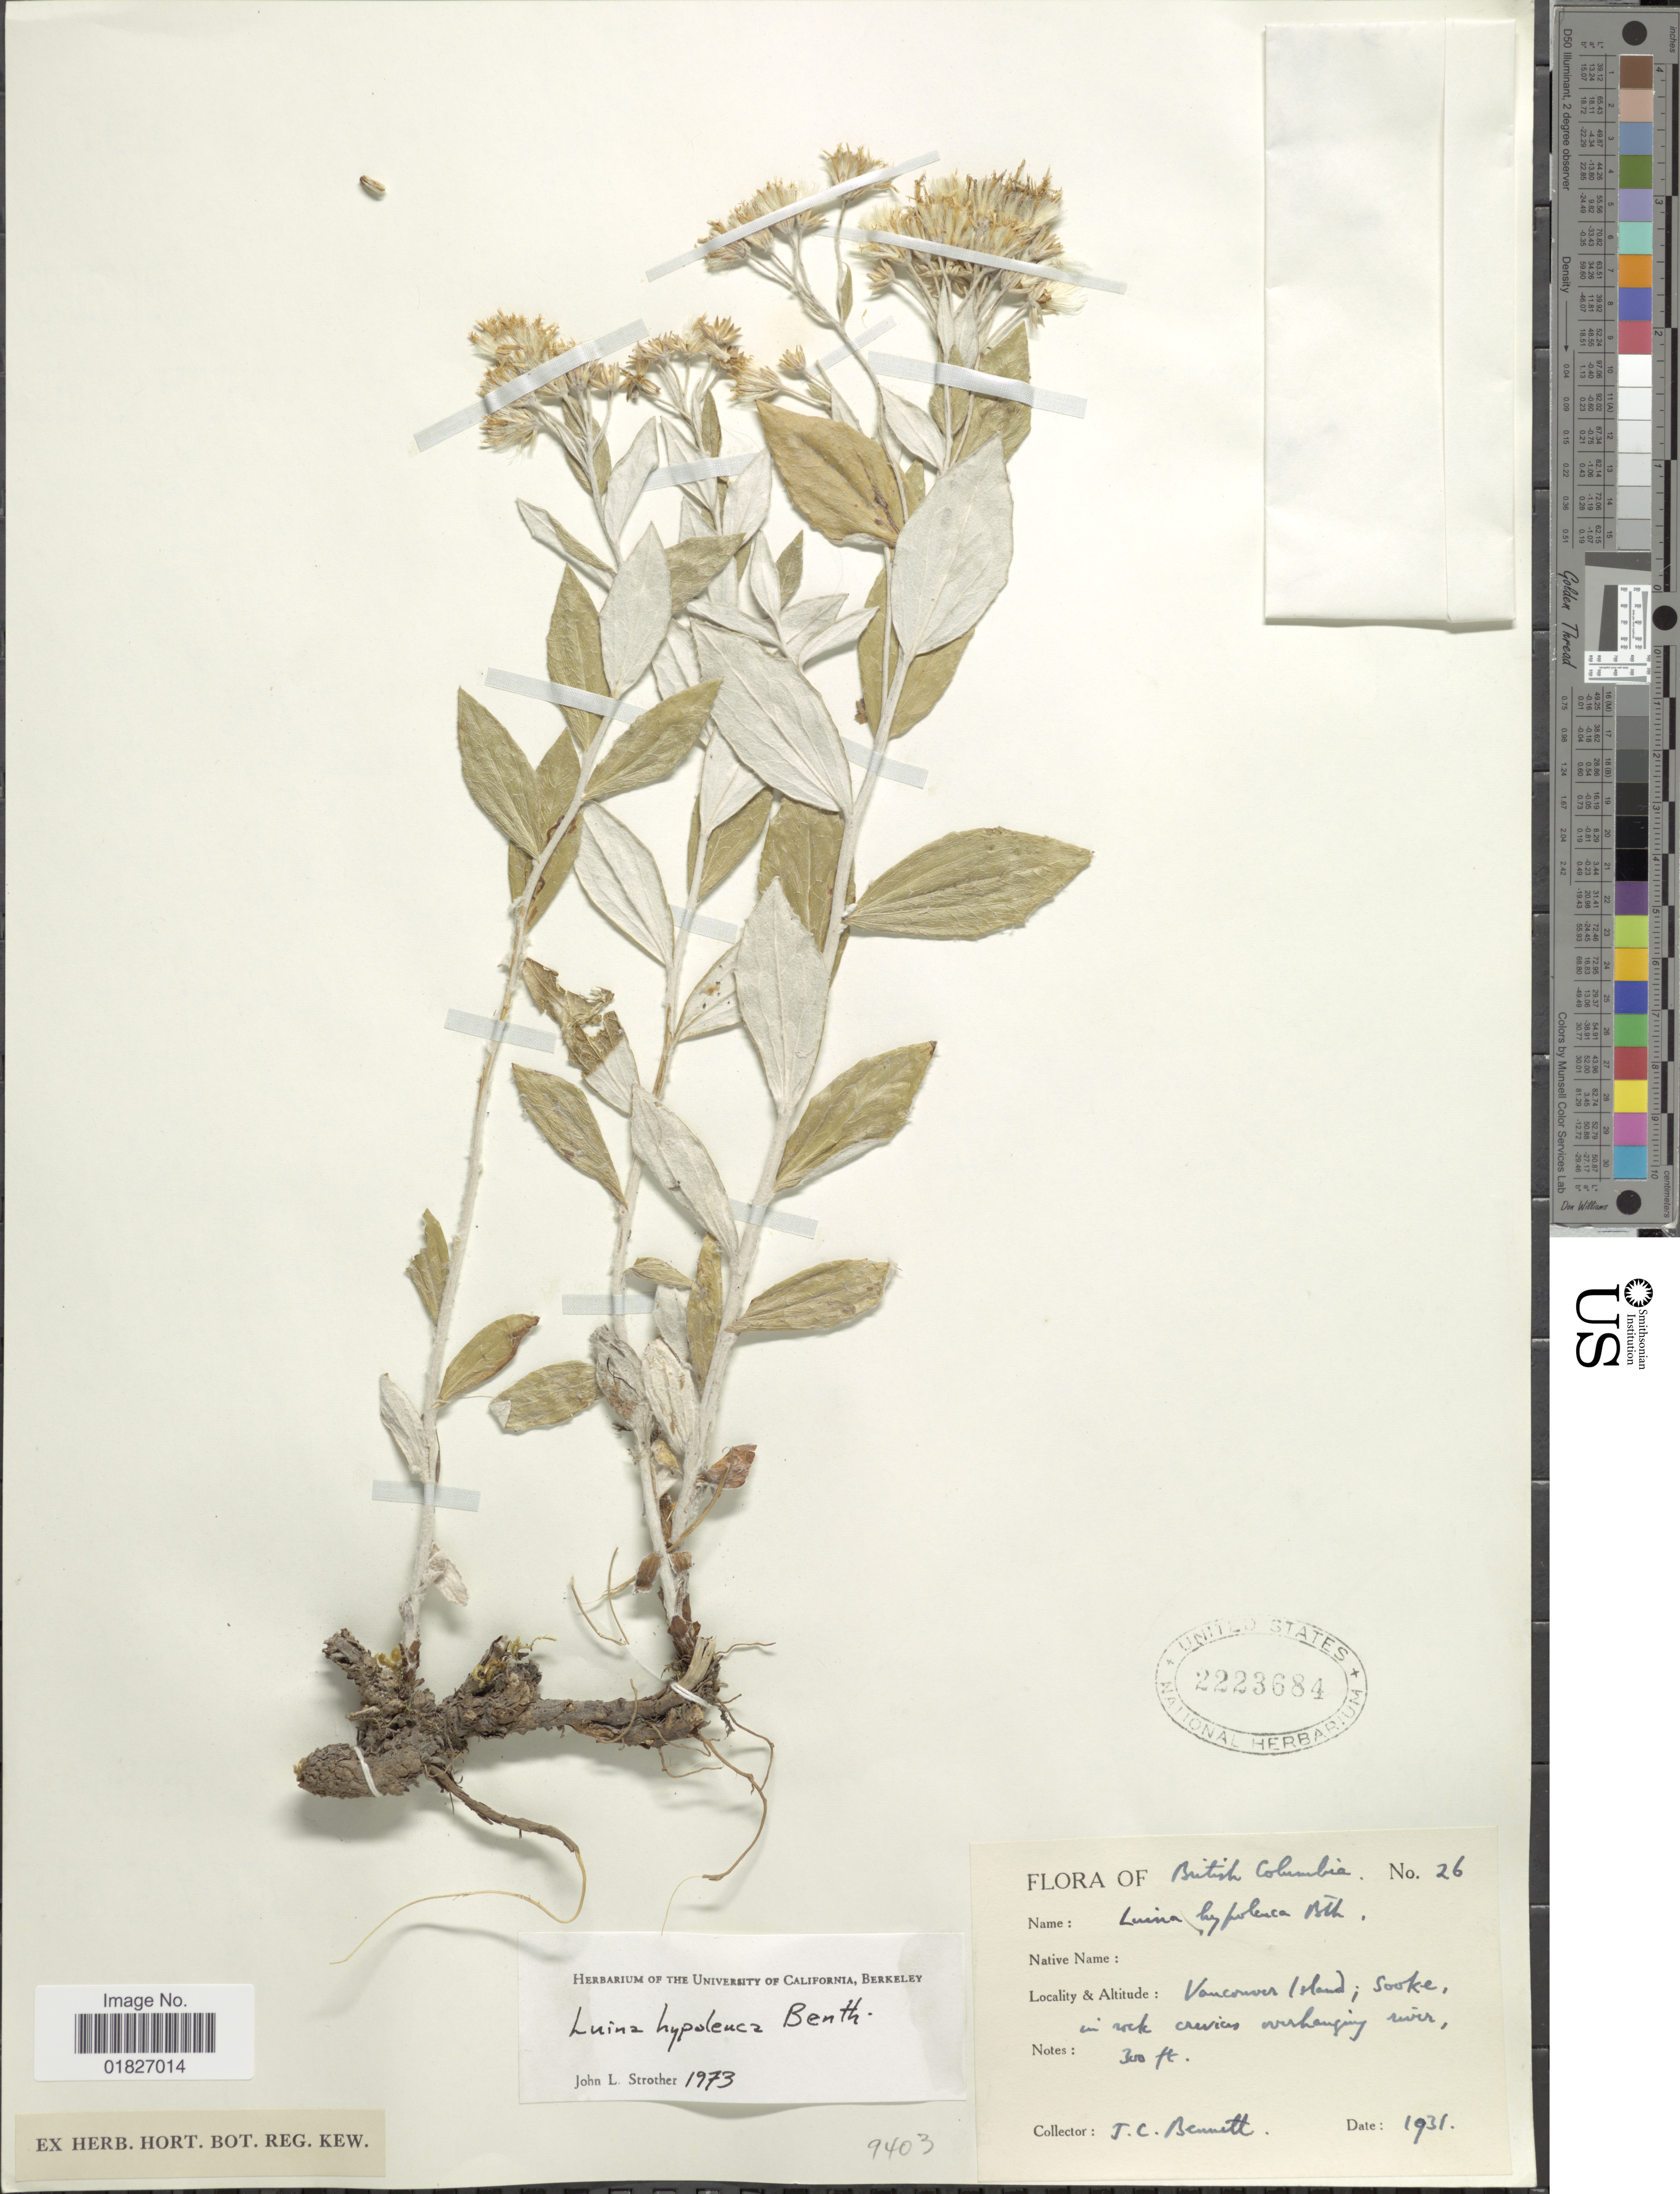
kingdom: Plantae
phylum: Tracheophyta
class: Magnoliopsida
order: Asterales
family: Asteraceae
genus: Luina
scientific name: Luina hypoleuca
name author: Benth.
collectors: J. Bennett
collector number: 26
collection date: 1931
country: Canada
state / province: British Columbia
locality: Vancouver Island, Sooke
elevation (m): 91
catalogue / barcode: US 2223684